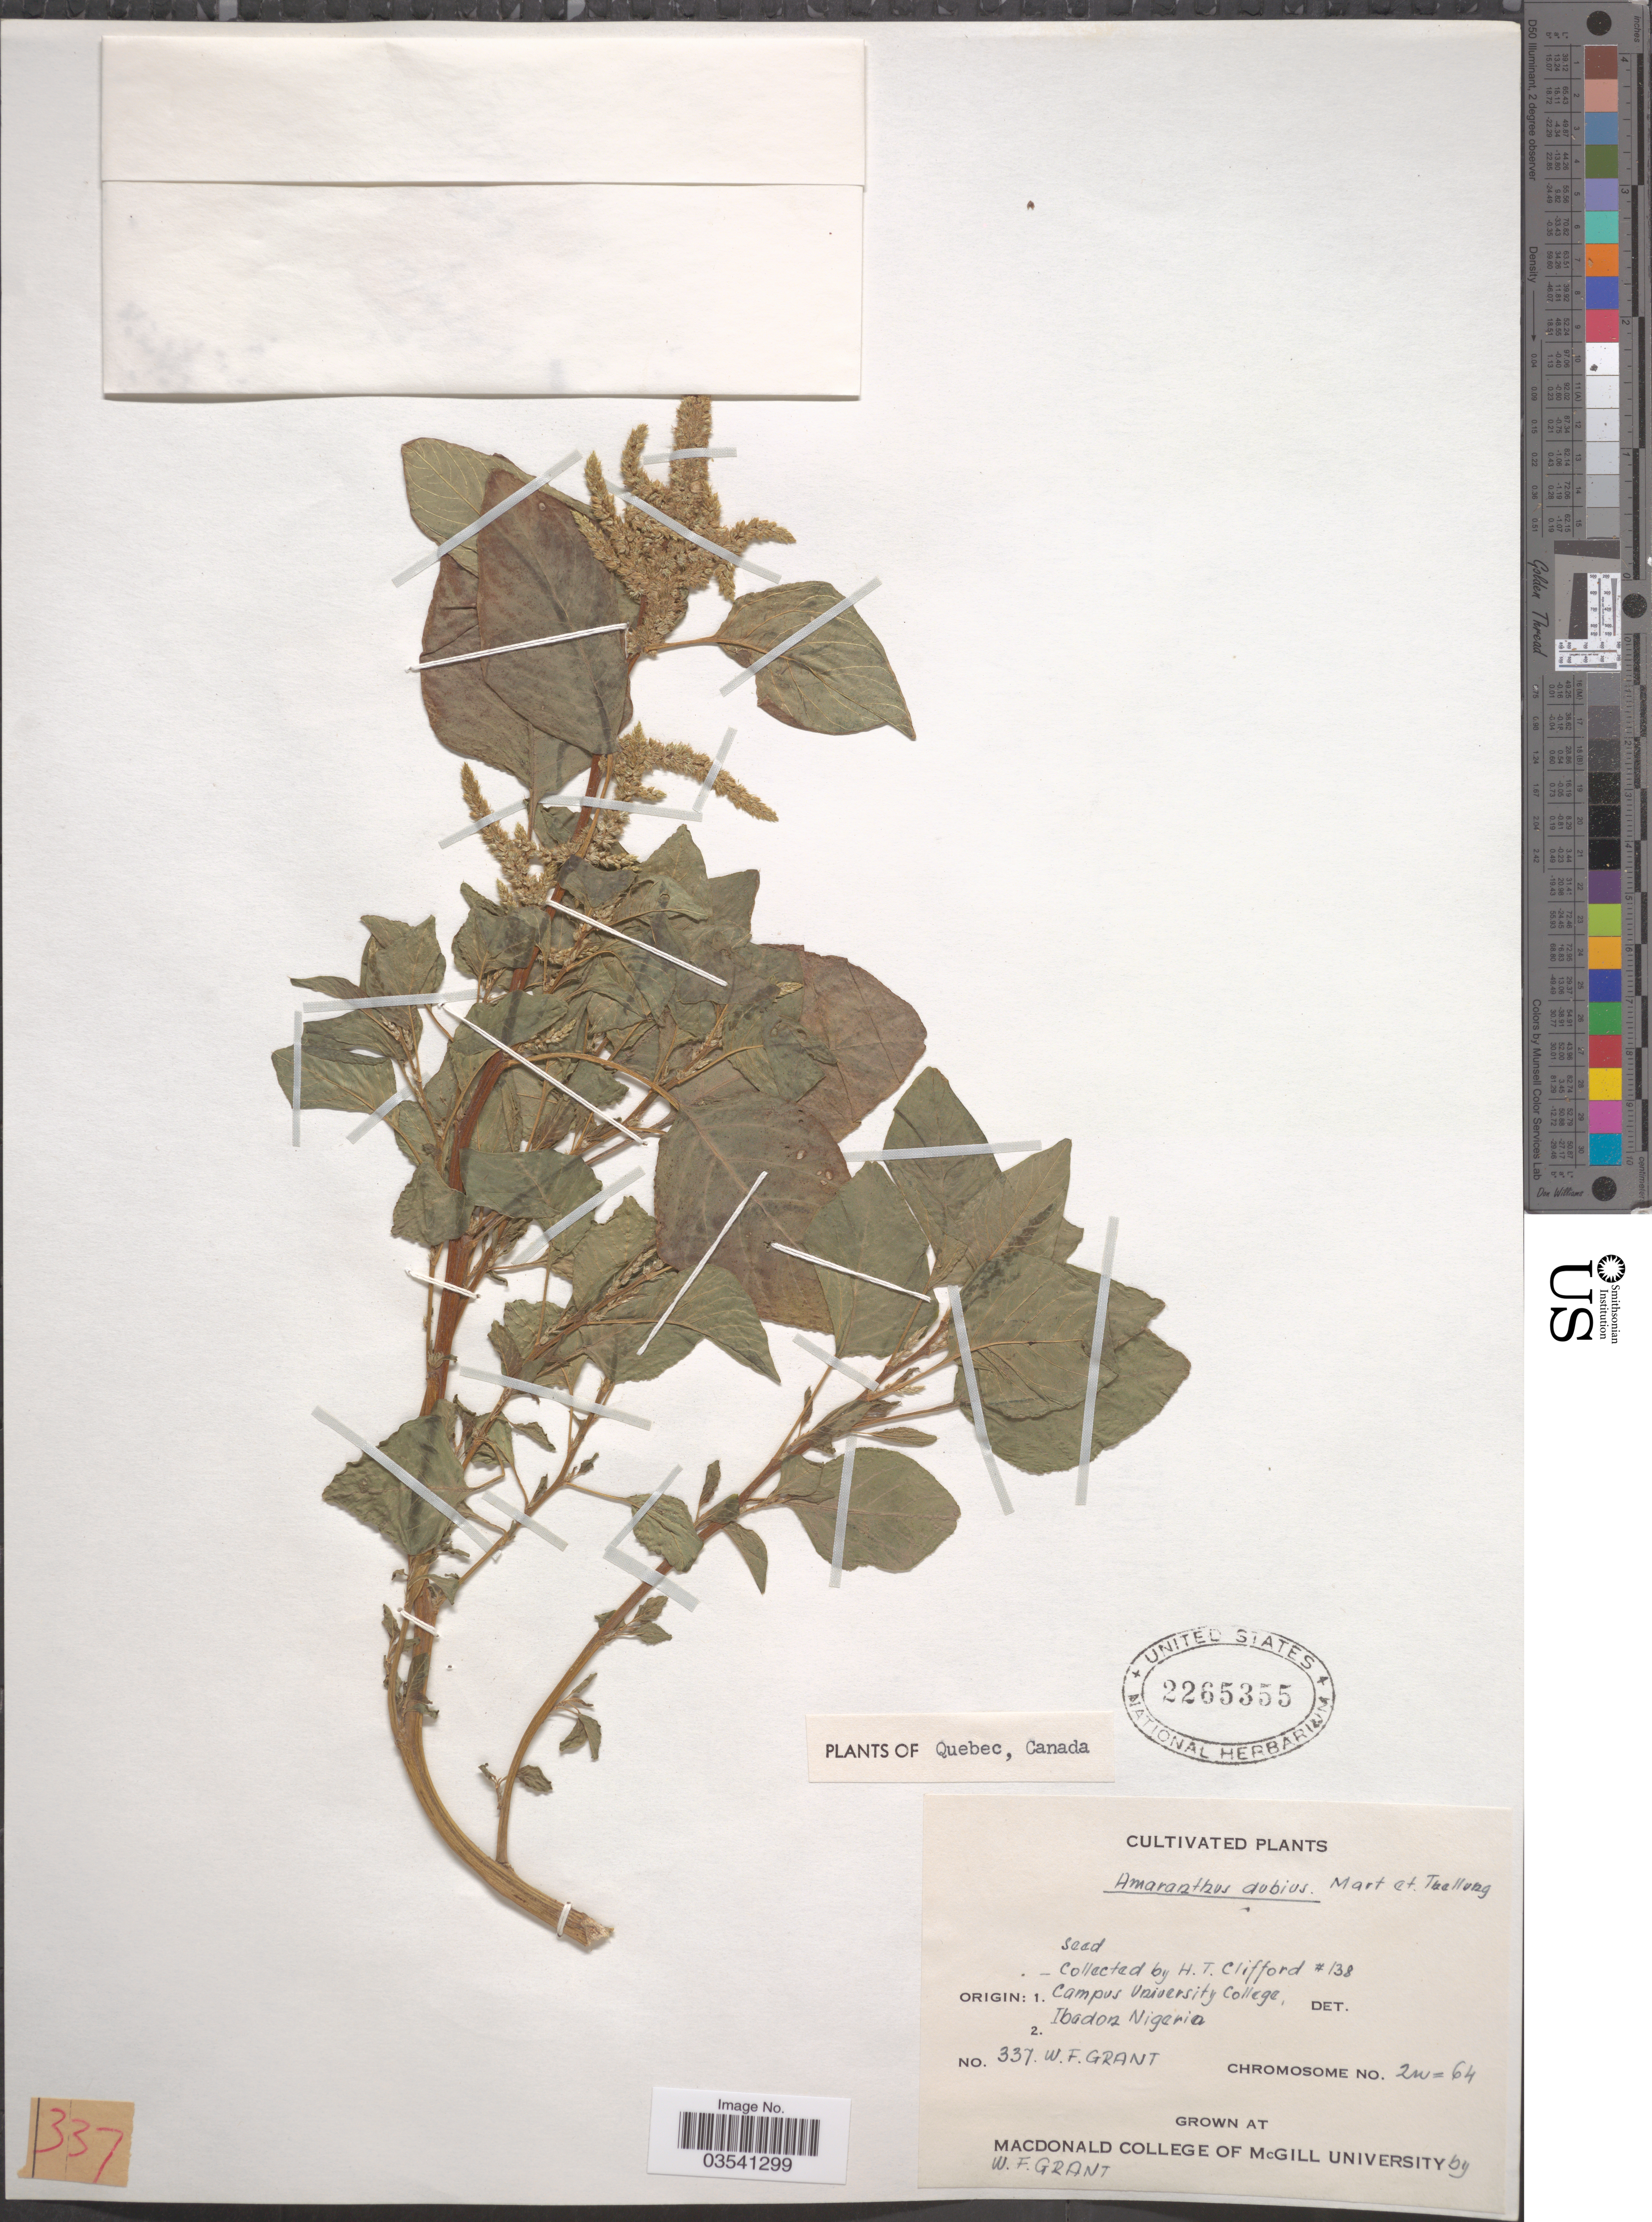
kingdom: Plantae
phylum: Tracheophyta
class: Magnoliopsida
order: Caryophyllales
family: Amaranthaceae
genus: Amaranthus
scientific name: Amaranthus dubius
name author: Mart. ex Thell.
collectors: W. Grant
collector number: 337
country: Canada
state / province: Quebec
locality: Grown at MacDonald College of McGill University.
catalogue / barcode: US 2265355